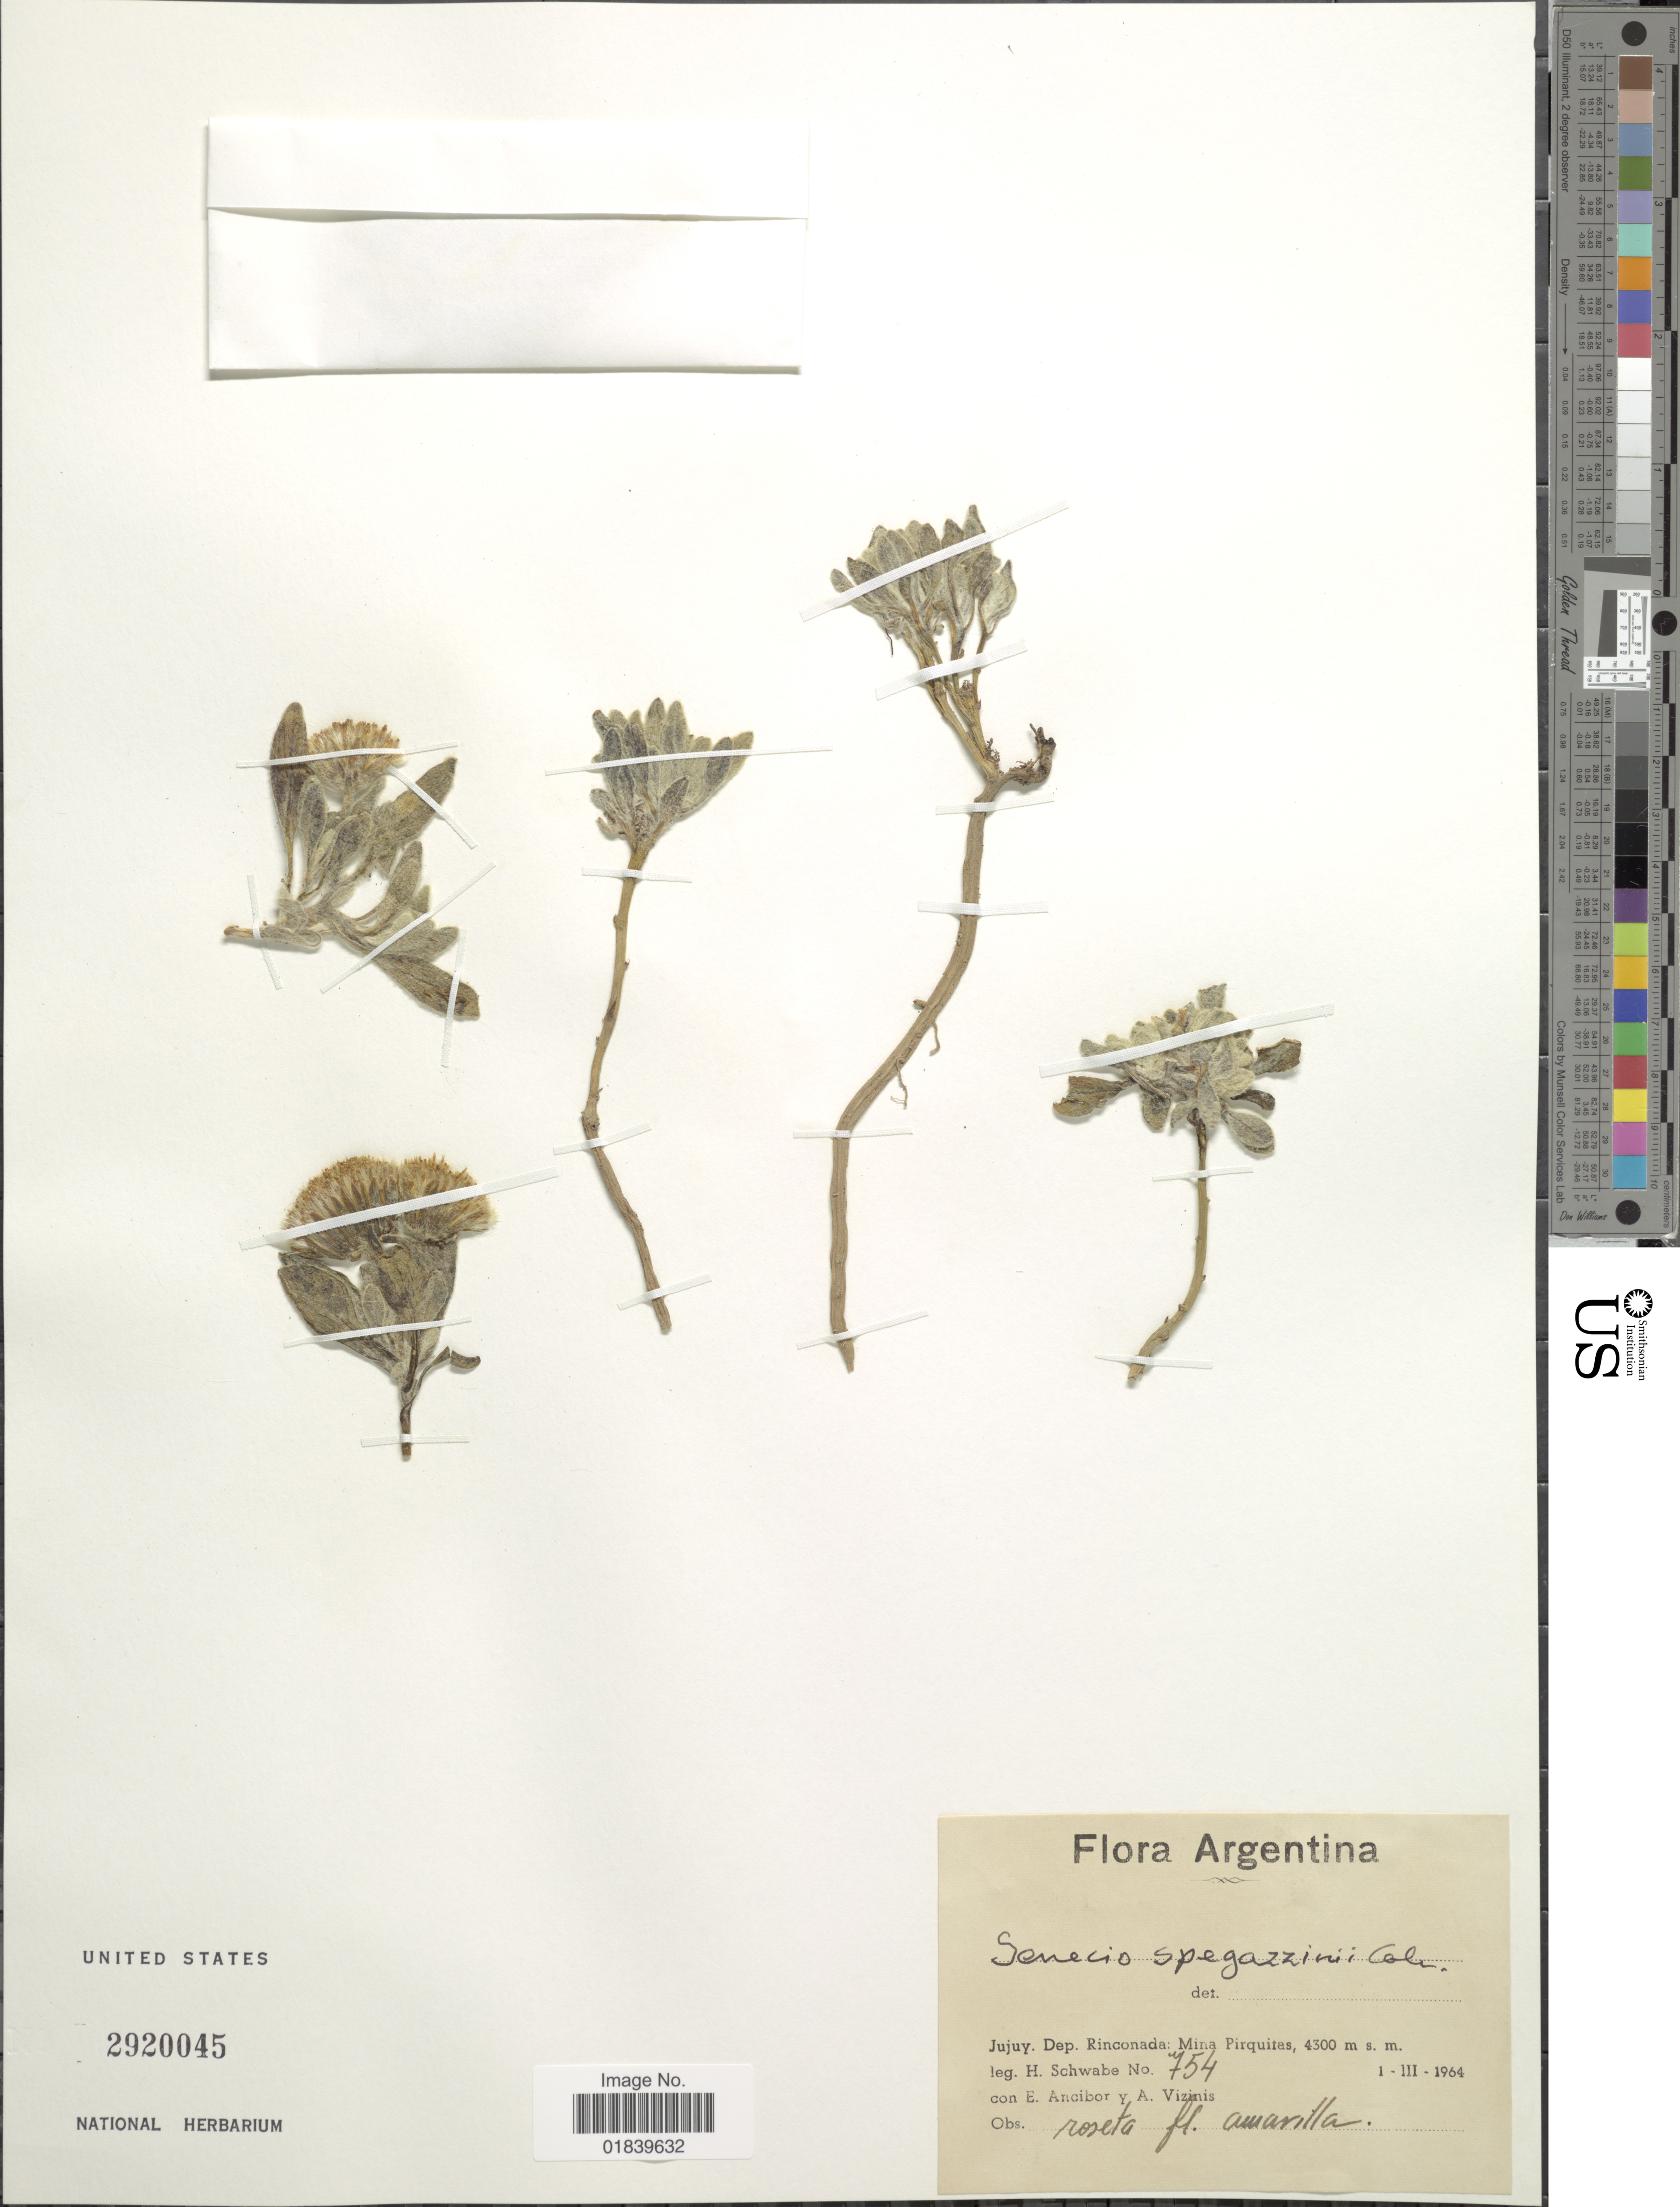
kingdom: Plantae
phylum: Tracheophyta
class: Magnoliopsida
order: Asterales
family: Asteraceae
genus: Senecio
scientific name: Senecio spegazzinii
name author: Cabrera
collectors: H. Schwabe, E. Ancibor & A. Vizinis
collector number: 754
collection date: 1964-03-01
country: Argentina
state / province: Jujuy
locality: Jujuy. Dep. Rinconada: Mina Pirquitas.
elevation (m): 4300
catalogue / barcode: US 2920045